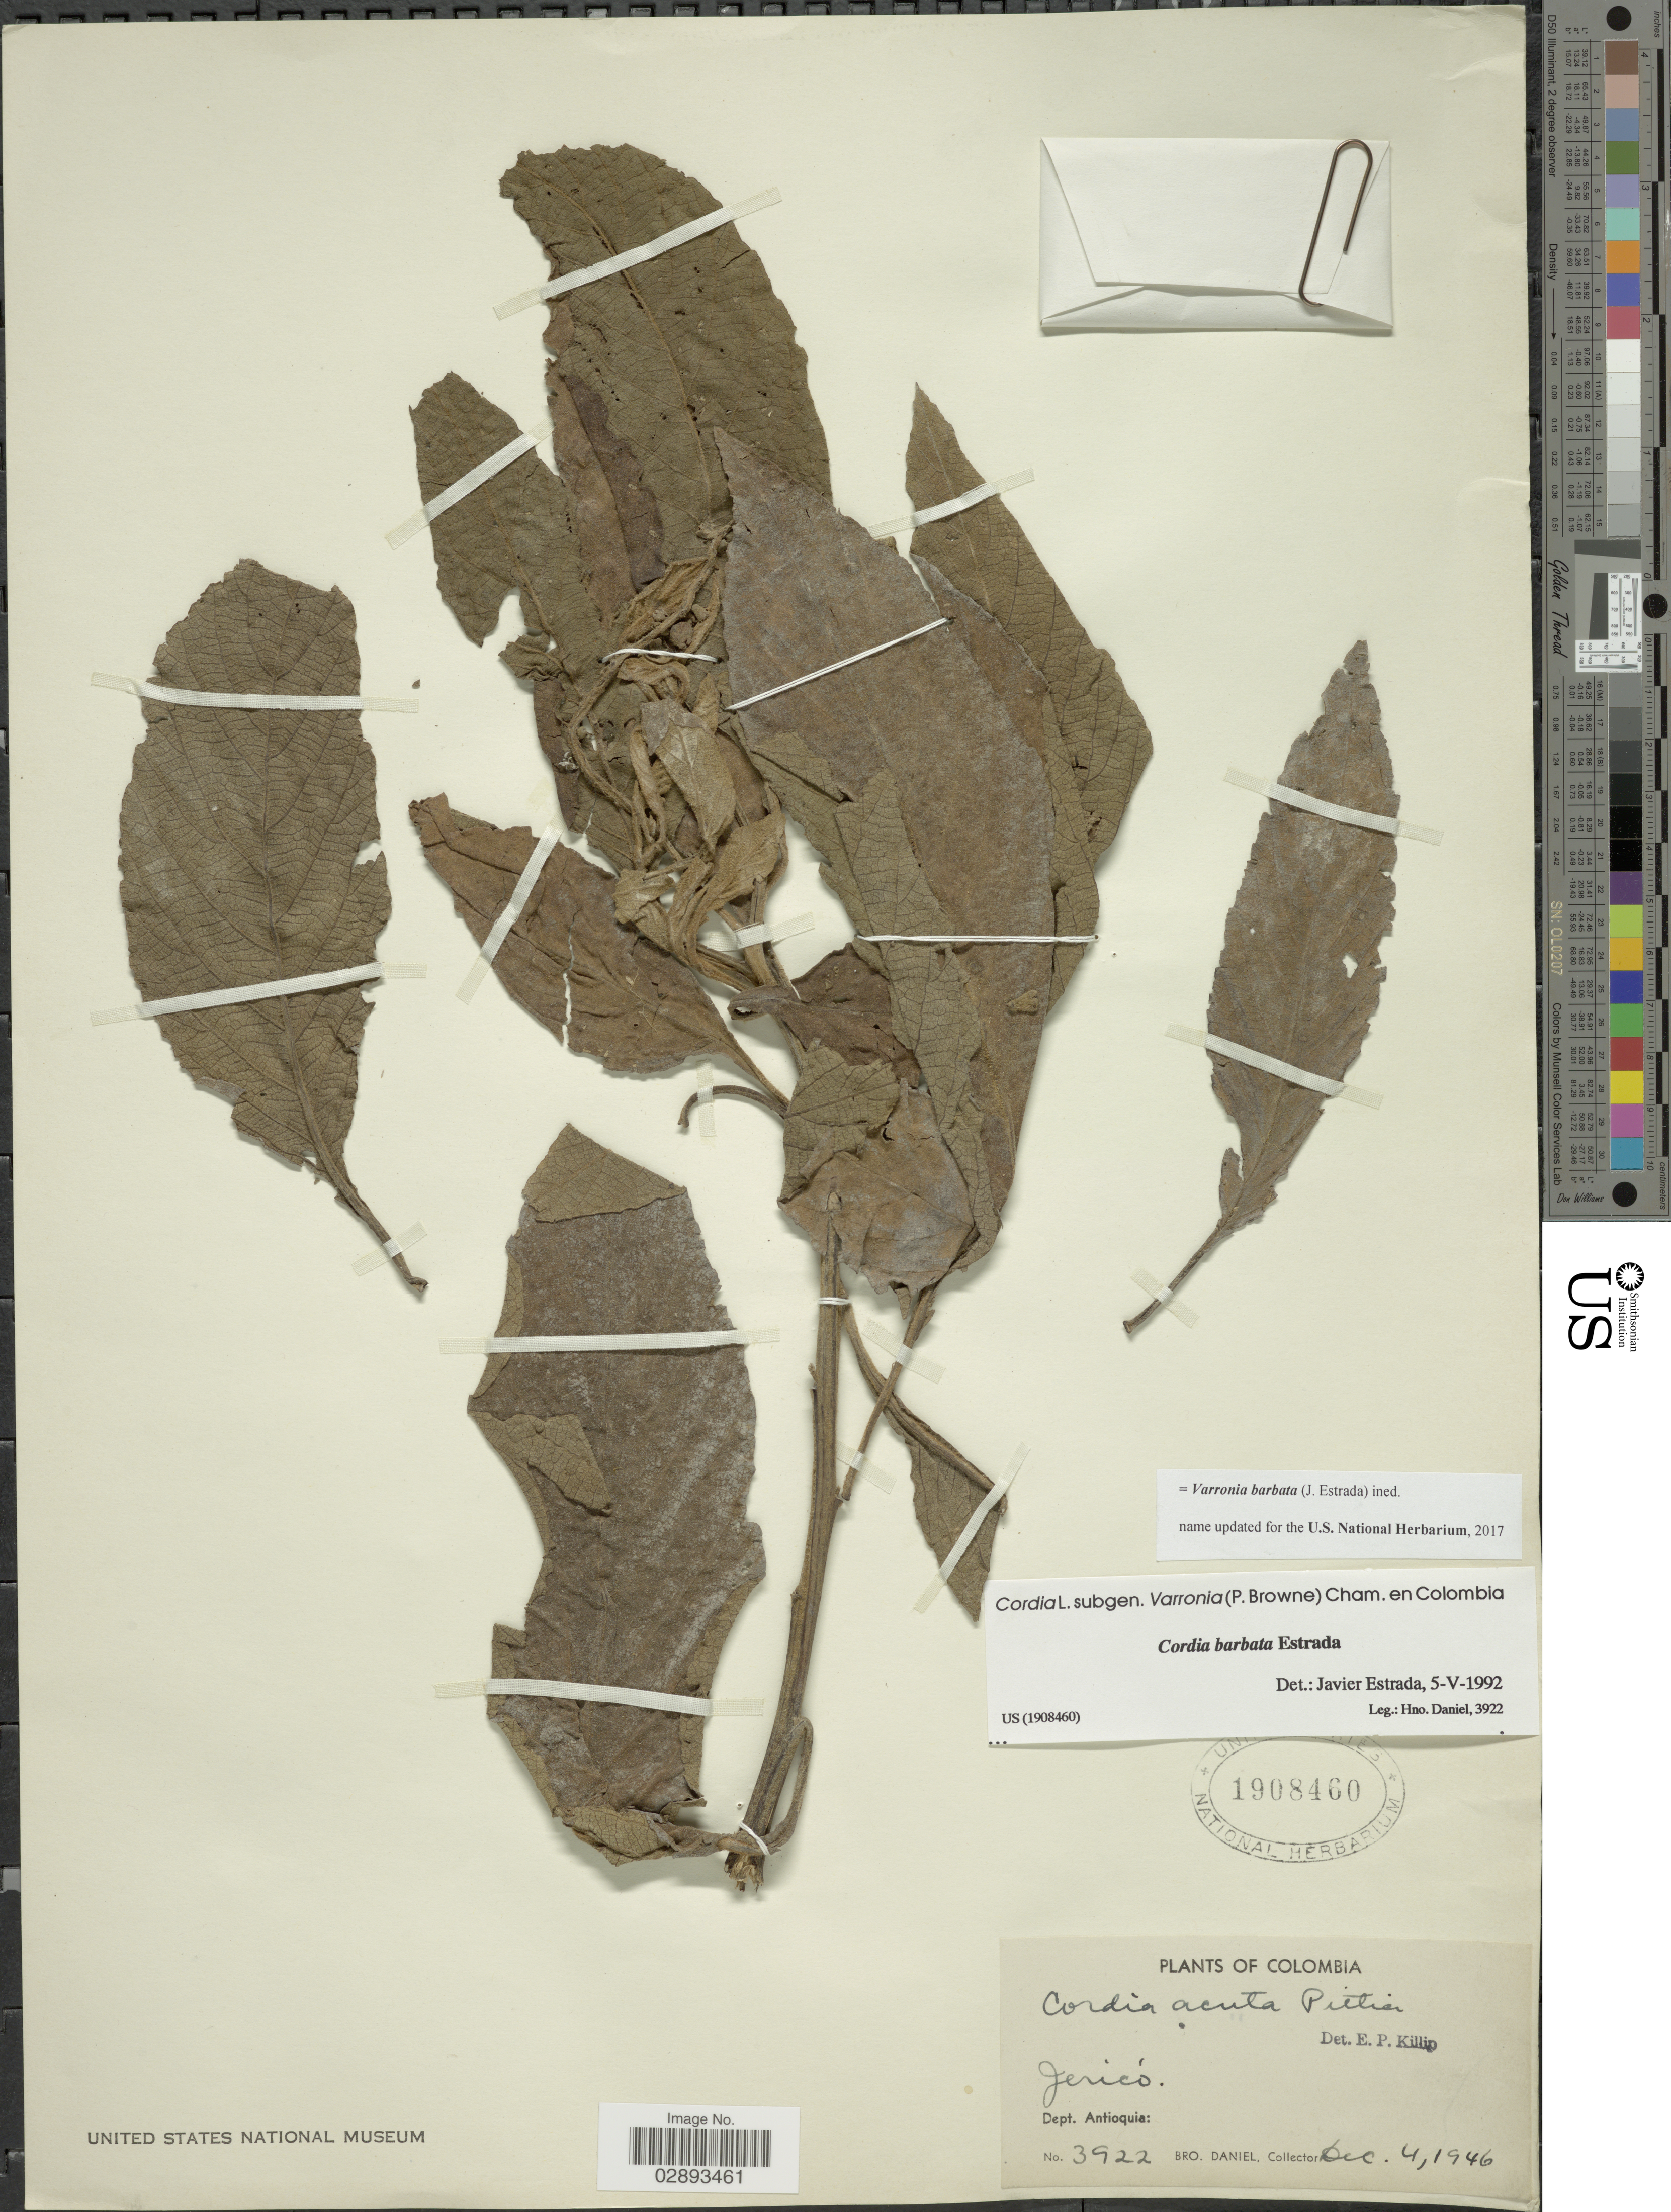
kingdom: Plantae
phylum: Tracheophyta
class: Magnoliopsida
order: Boraginales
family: Cordiaceae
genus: Varronia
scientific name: Varronia barbata (J. Estrada) comb. nov. ined.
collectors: Bro. Daniel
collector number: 3922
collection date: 1946-12-04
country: Colombia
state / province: Antioquia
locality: Jericó, Dept. Antioquia.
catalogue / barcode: US 1908460